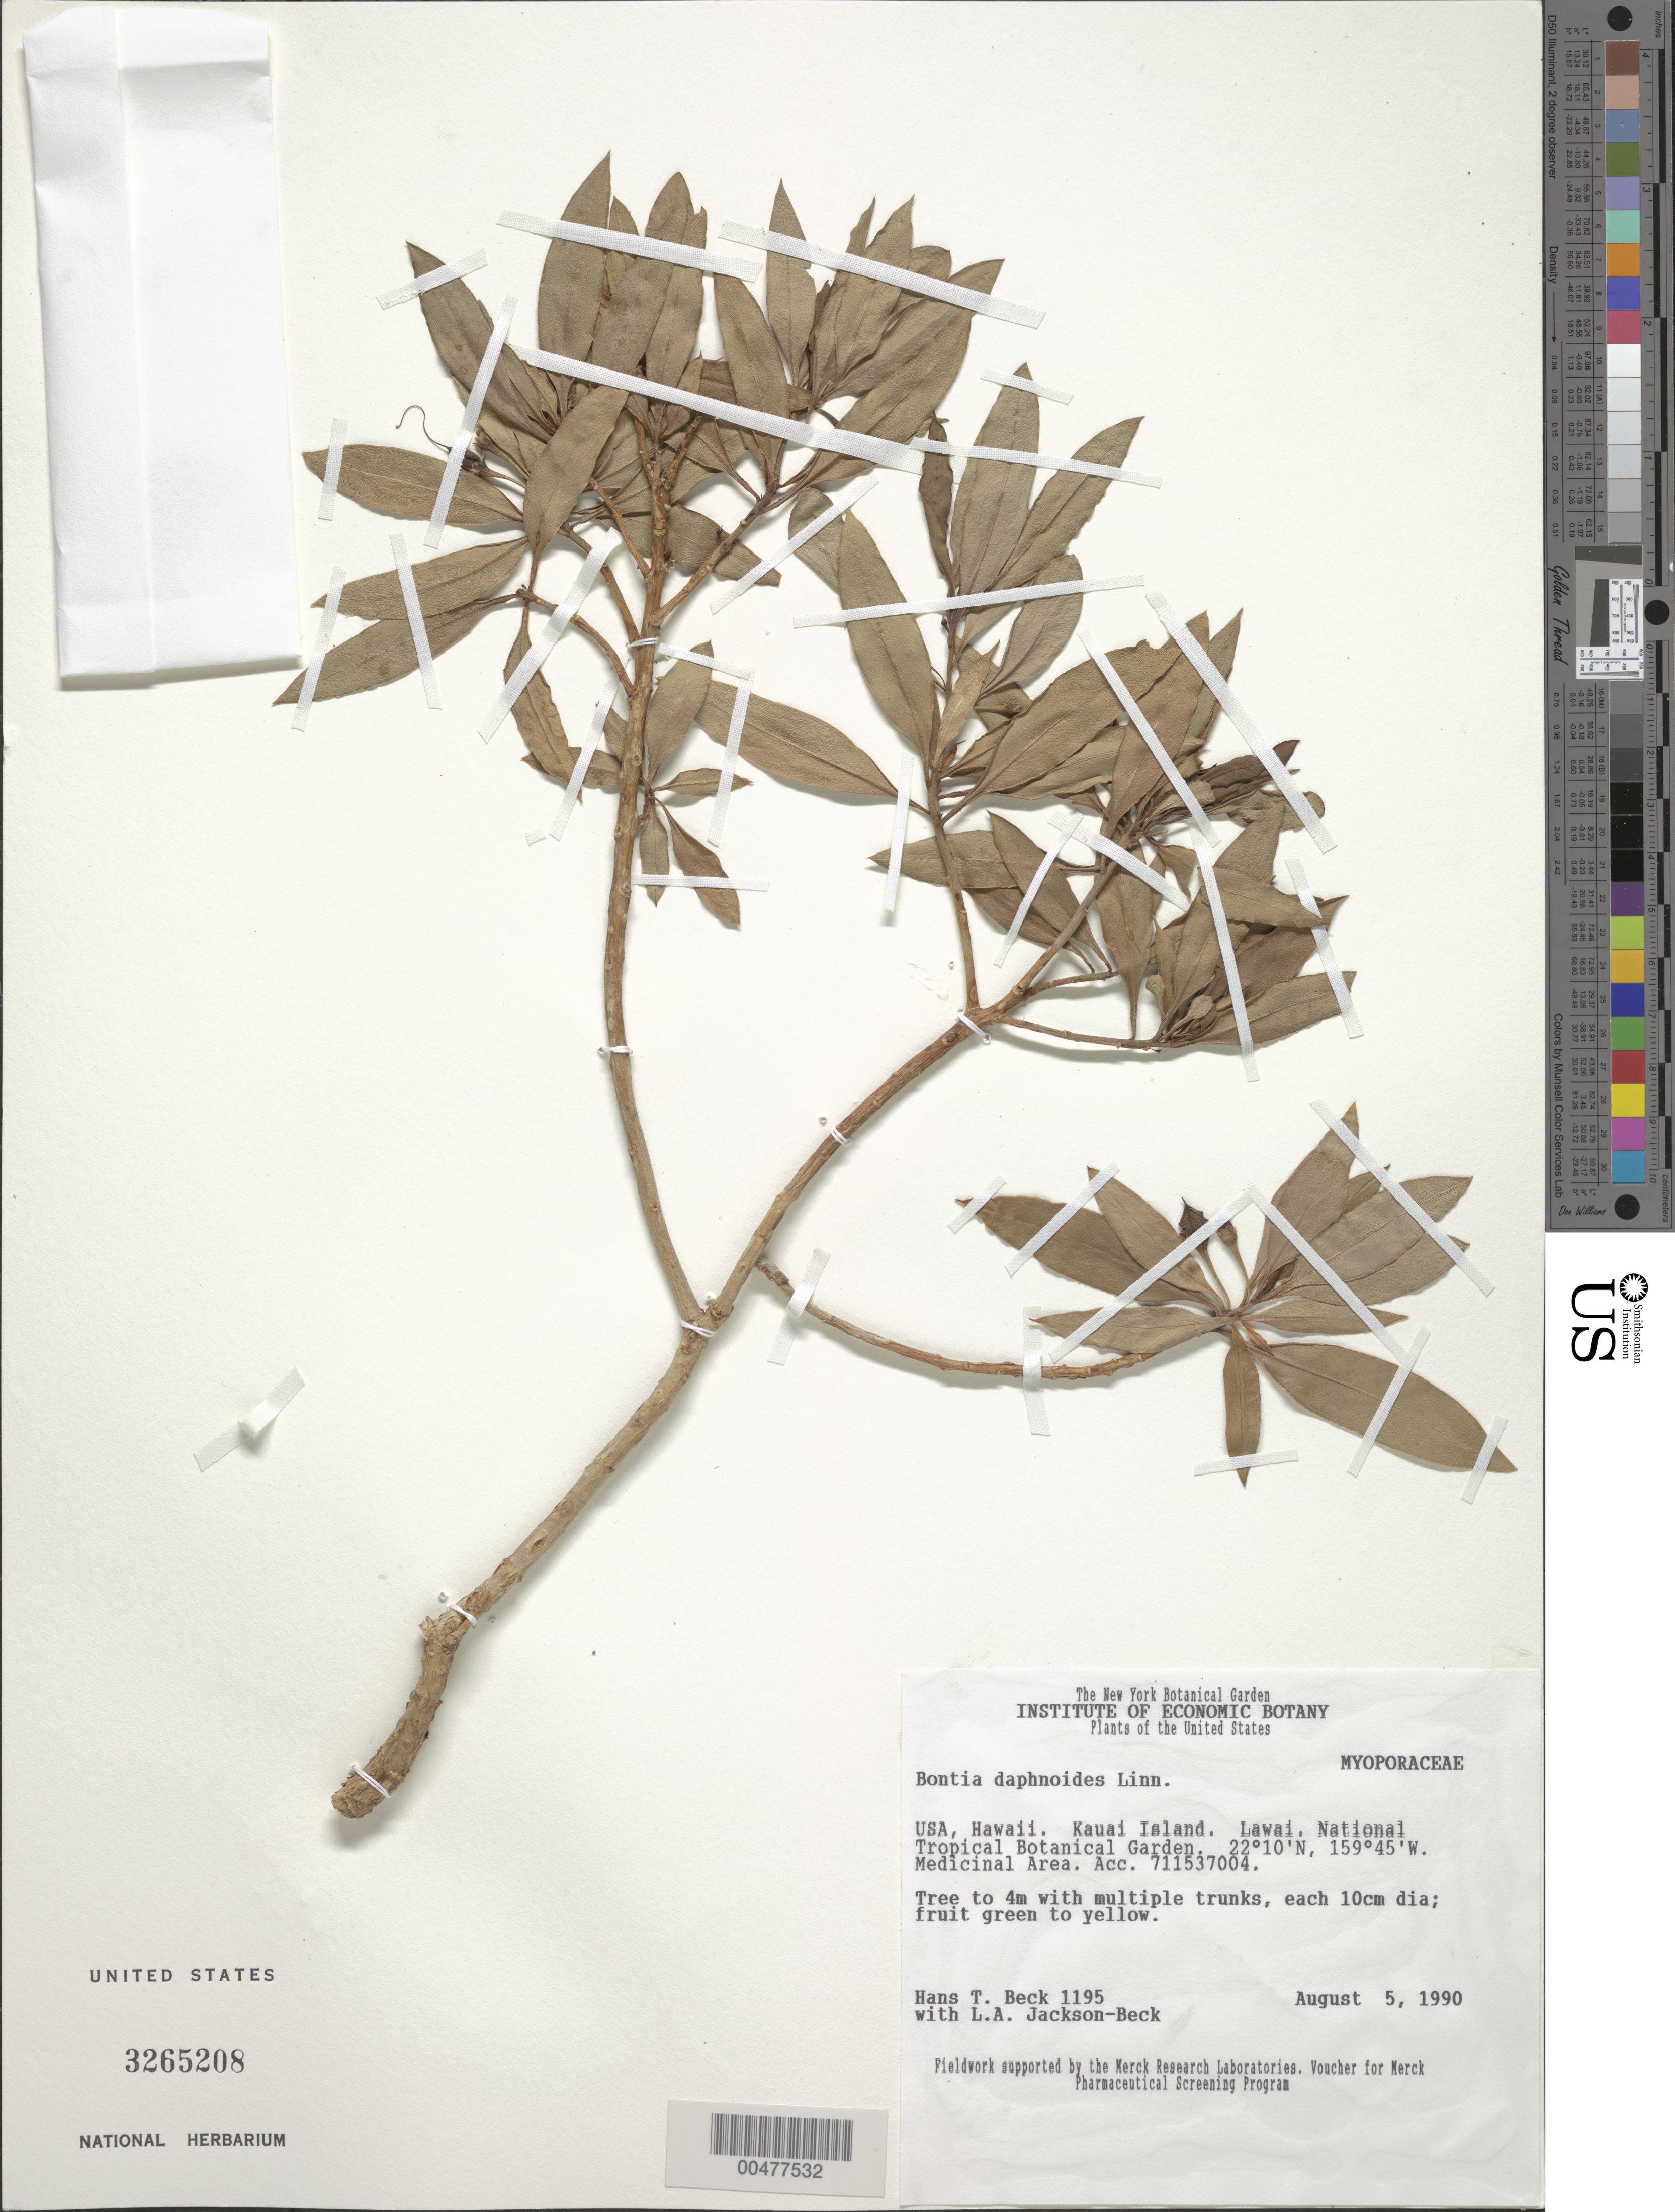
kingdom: Plantae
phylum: Tracheophyta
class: Magnoliopsida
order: Lamiales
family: Scrophulariaceae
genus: Bontia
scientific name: Bontia daphnoides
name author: L.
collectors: H. T. Beck & L. Jackson-Beck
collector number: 1195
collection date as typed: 5 Aug 1990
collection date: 1990-08-05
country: United States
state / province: Hawaii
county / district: Kauai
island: Kaua'i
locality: Lawai, National Tropical Botanical Garden, Medicinal Area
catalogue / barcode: US 3265206